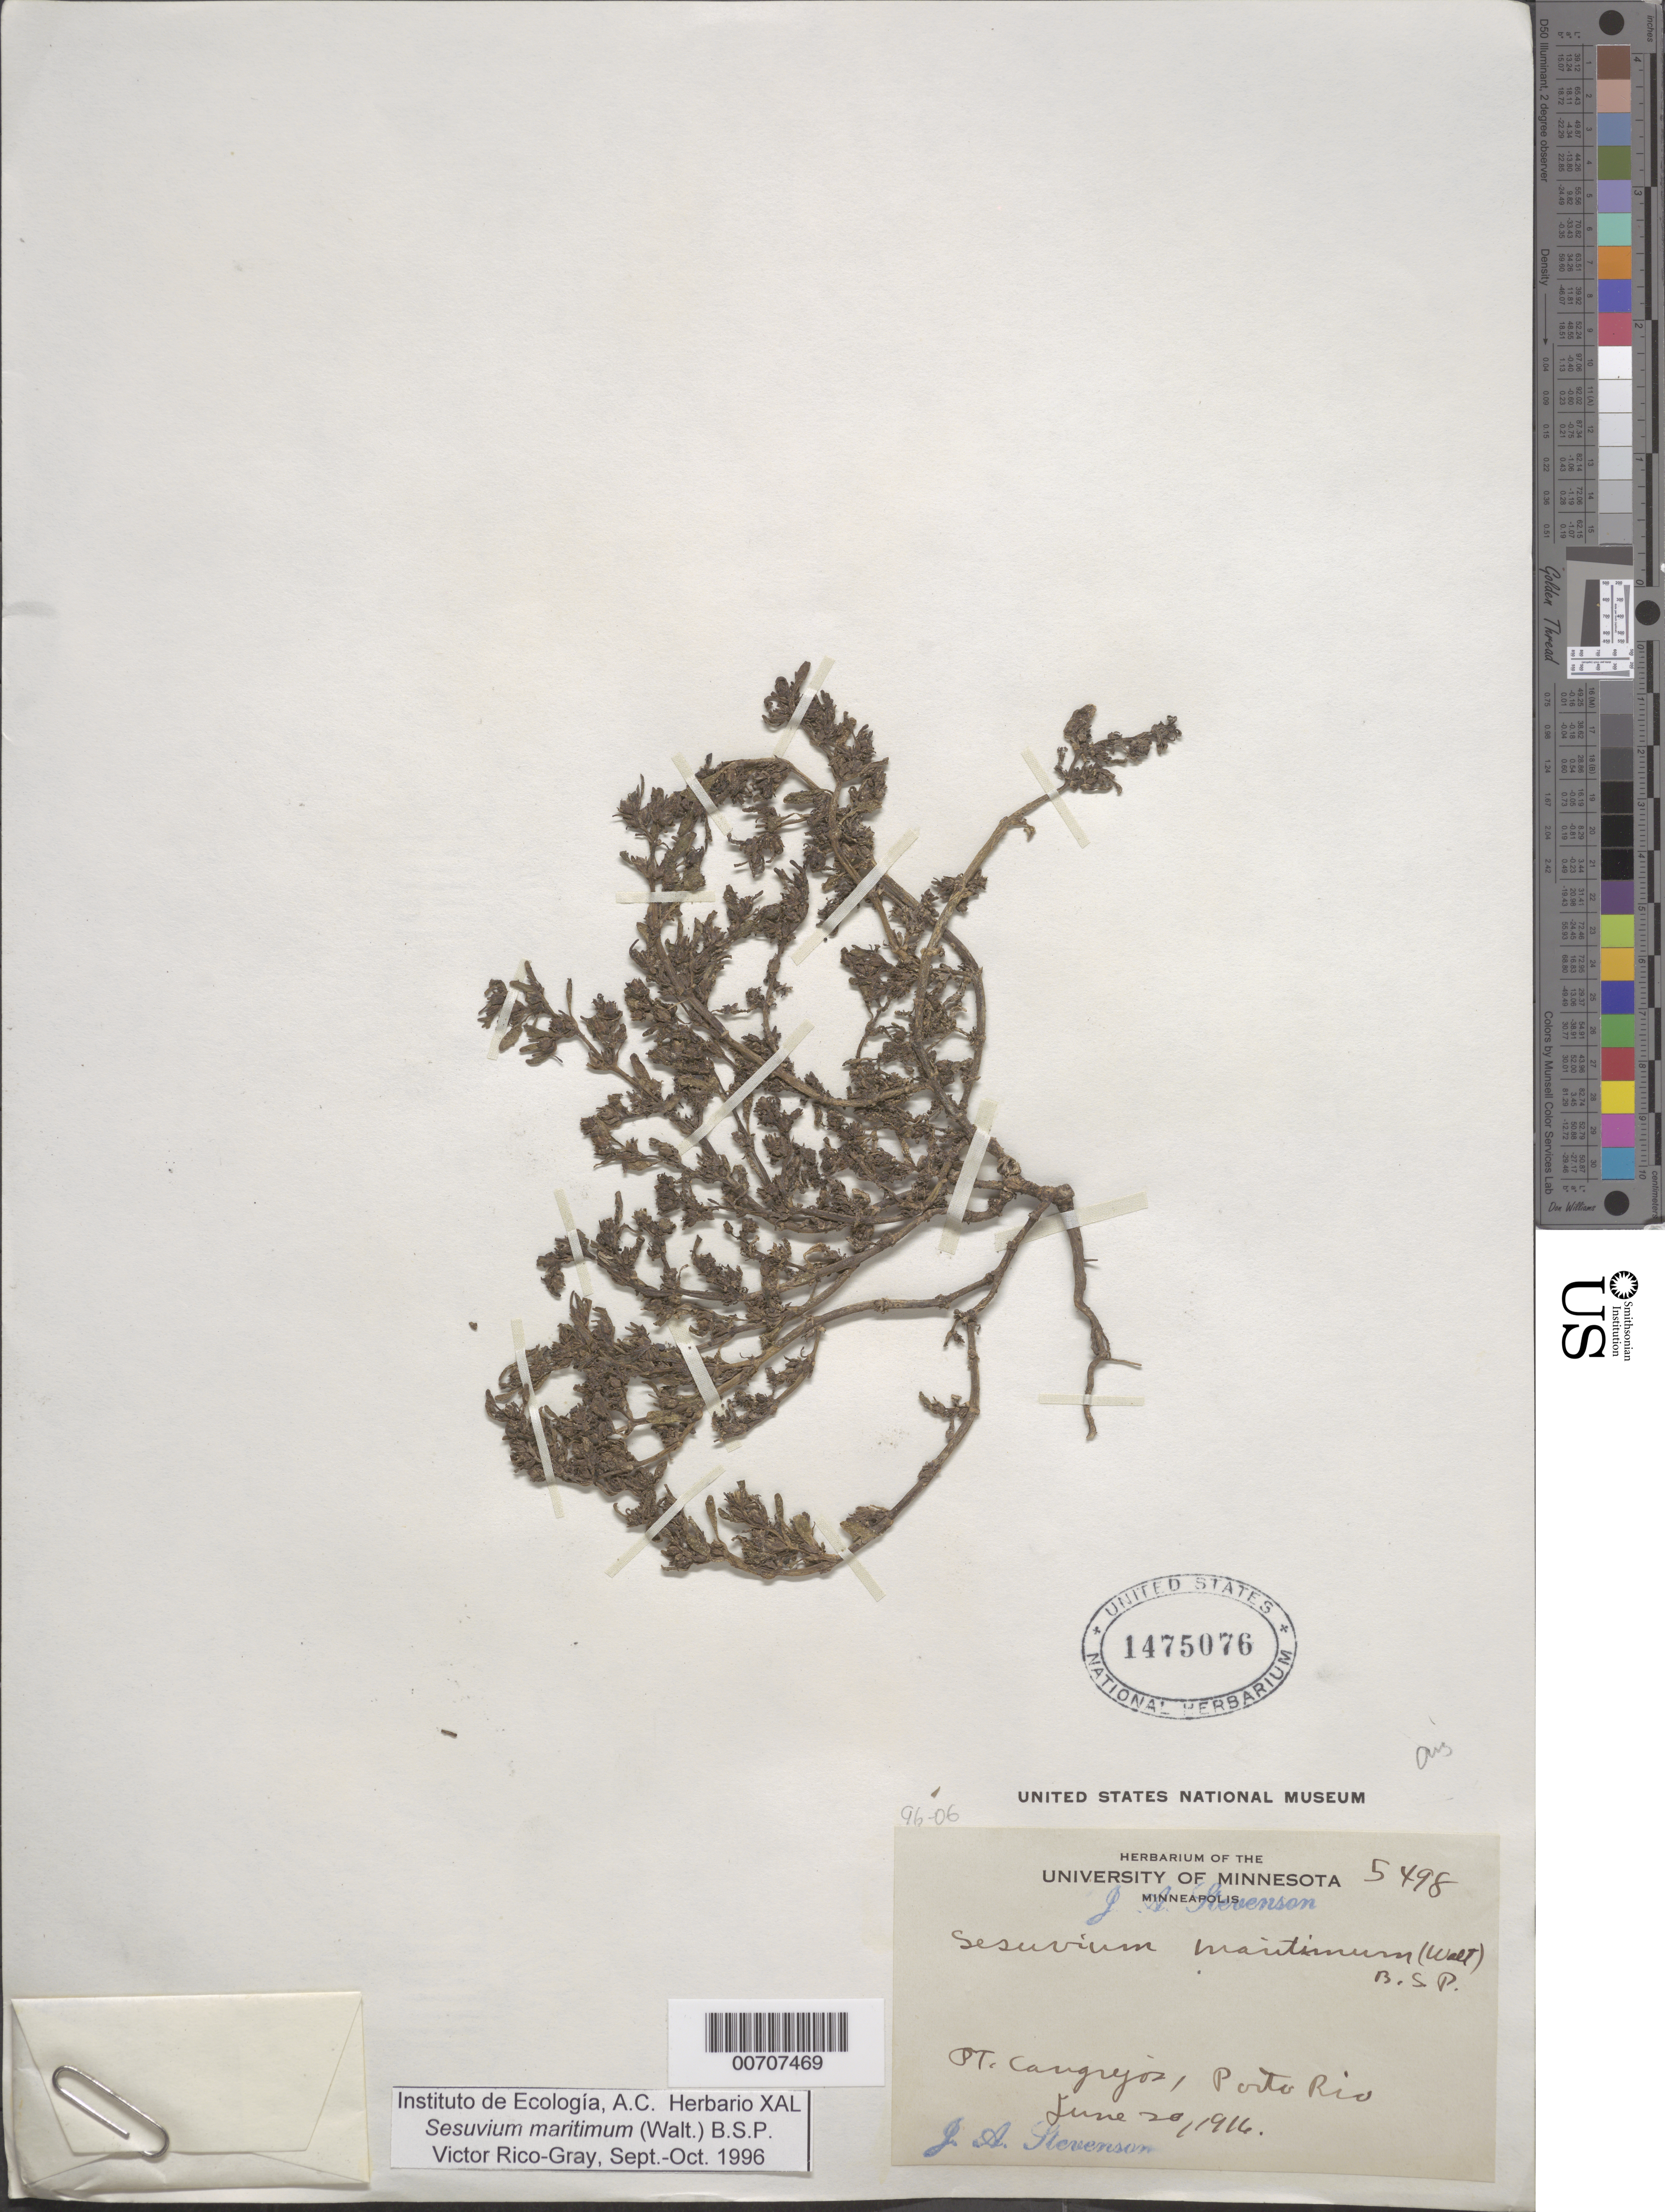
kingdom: Plantae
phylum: Tracheophyta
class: Magnoliopsida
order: Caryophyllales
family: Aizoaceae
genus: Sesuvium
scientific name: Sesuvium maritimum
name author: (Walter) Britton, Stearns & Poggenb.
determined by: Rico-Gray, V., (IEB), Instituto de Ecologia, A.C.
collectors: J. Stevenson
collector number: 5498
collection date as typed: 20 Jun 1916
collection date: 1916-06-20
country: Puerto Rico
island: Greater Antilles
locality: Pt. Cangrejos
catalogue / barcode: US 1475076